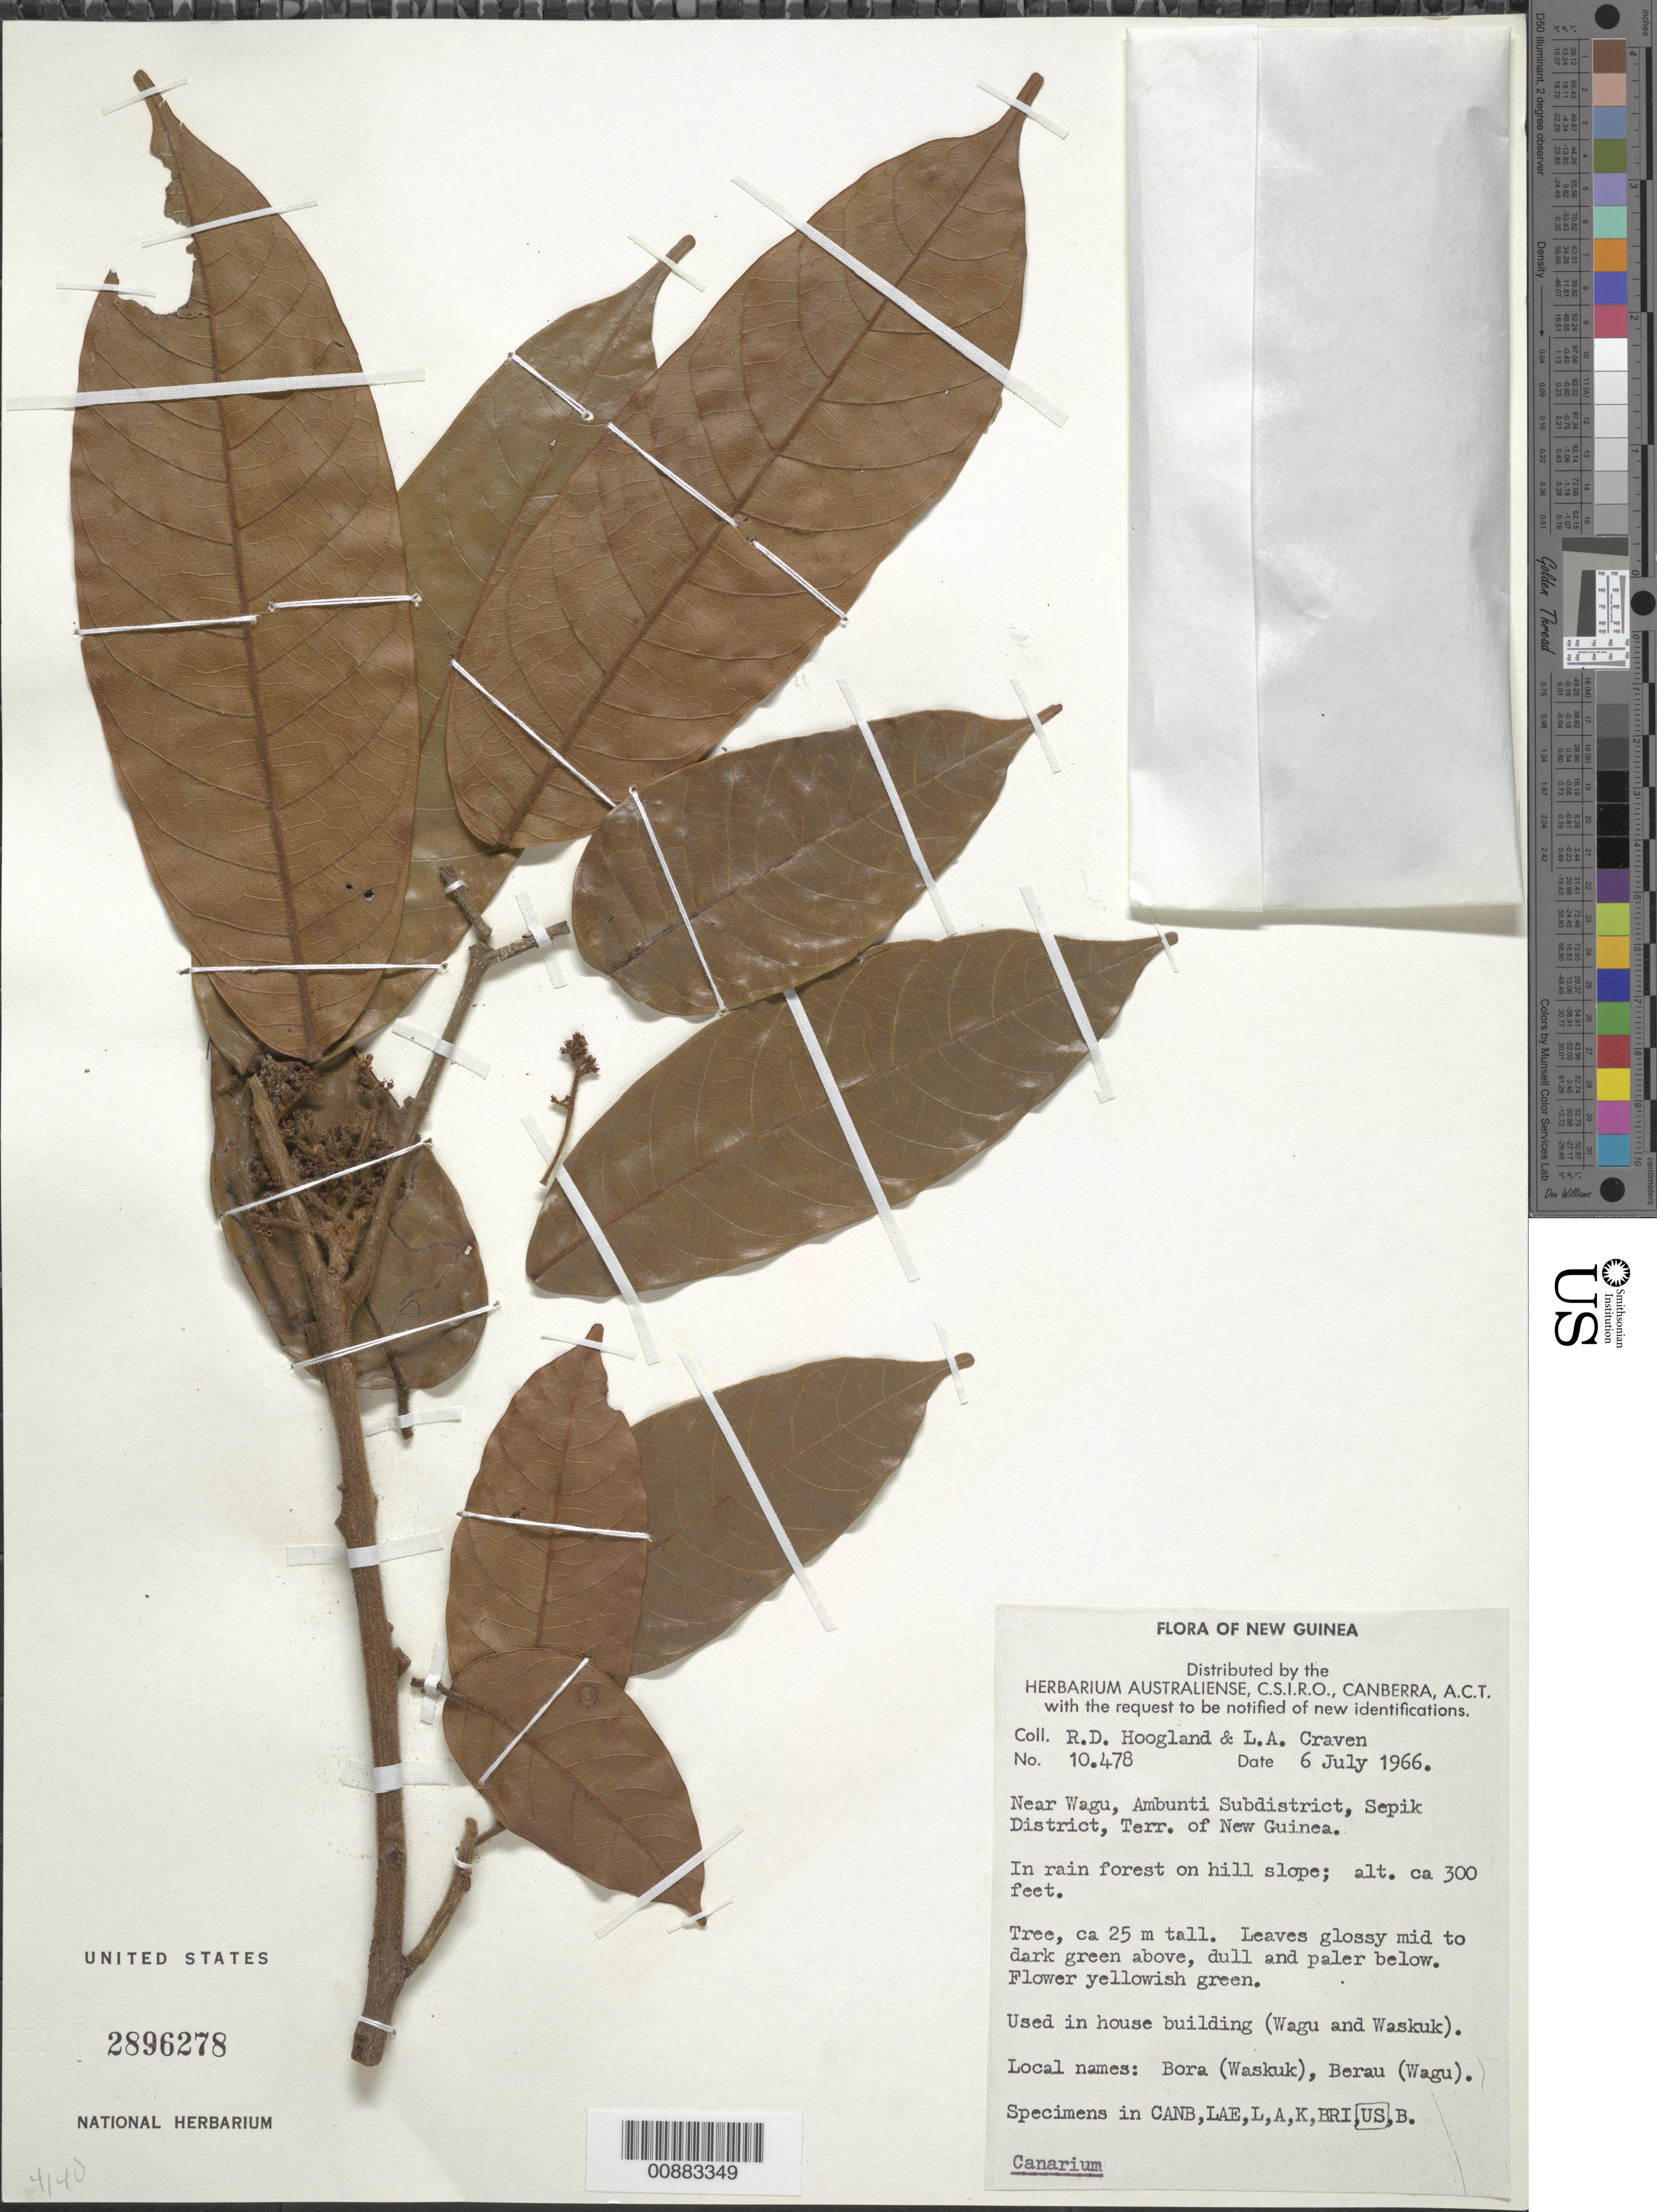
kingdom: Plantae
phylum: Tracheophyta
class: Magnoliopsida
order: Sapindales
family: Burseraceae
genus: Canarium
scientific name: Canarium sp.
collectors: R. D. Hoogland & L. A. Craven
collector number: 10478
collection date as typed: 06 Jul 1966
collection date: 1966-07-06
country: Papua New Guinea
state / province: East Sepik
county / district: Ambunti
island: New Guinea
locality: Near Wagu, Ambunti Subdistrict, Sepik District, T.N.G.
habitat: In rain forest on hill slope.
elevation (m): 91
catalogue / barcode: US 289678